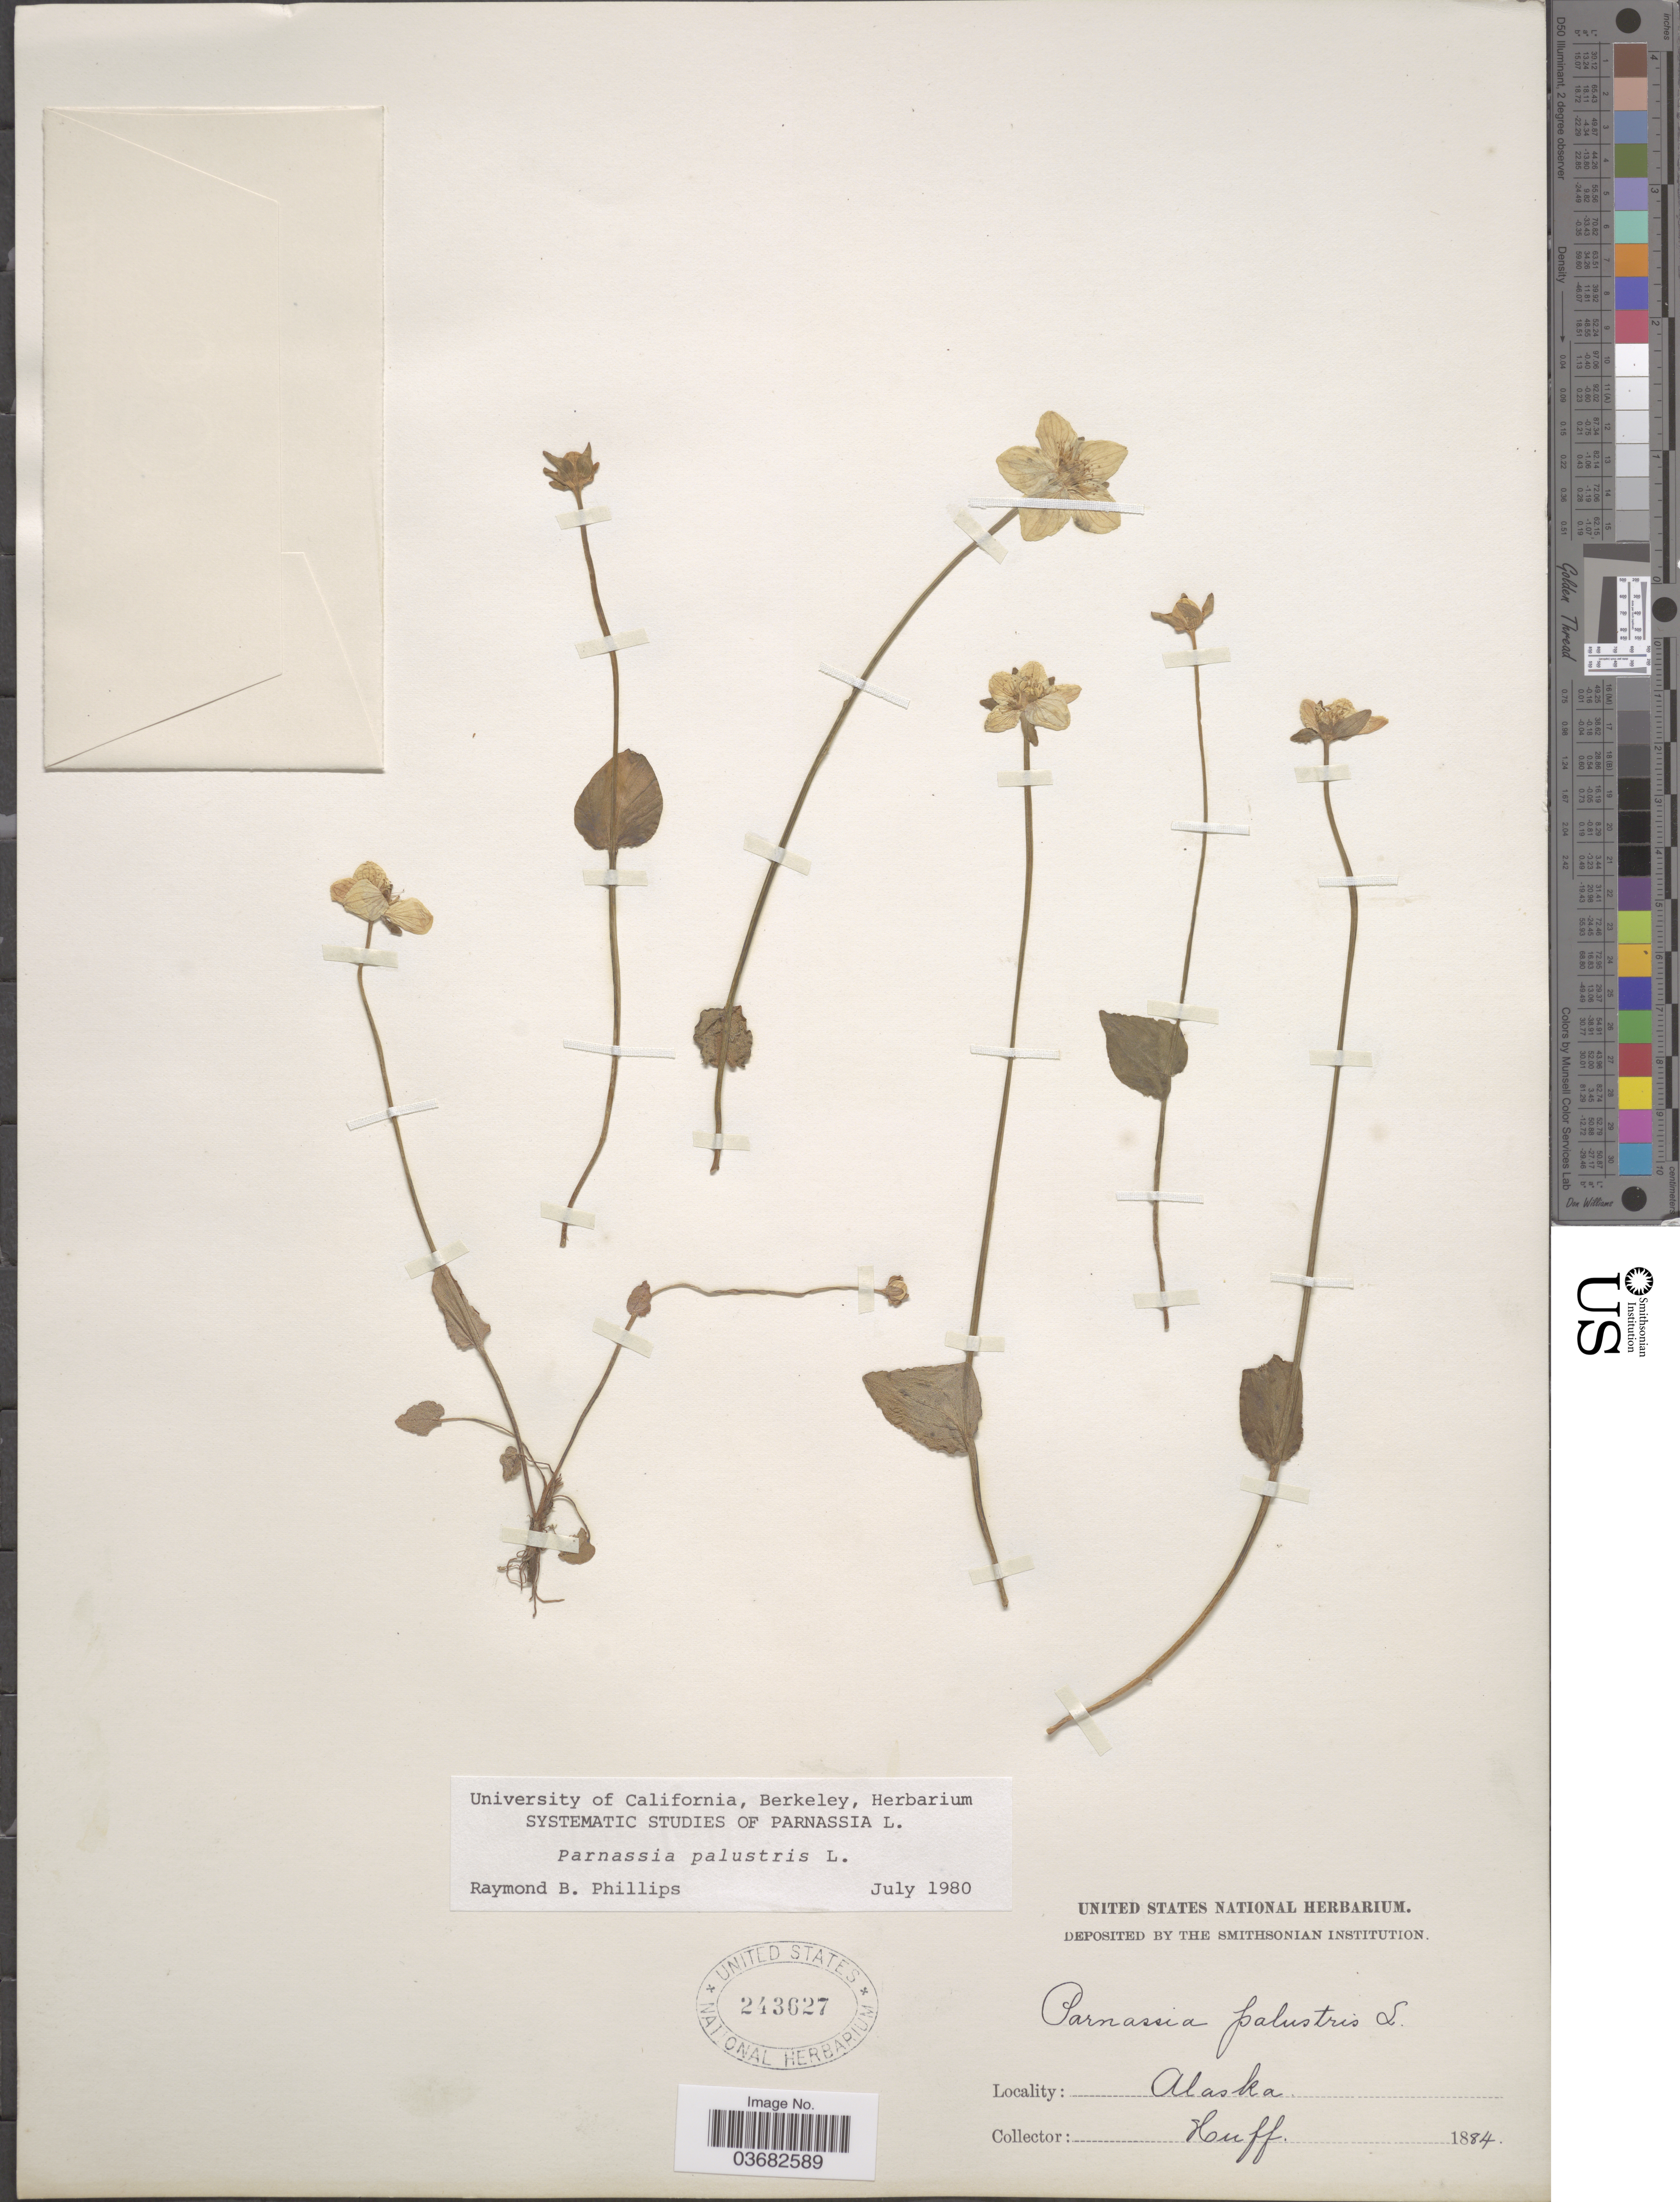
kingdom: Plantae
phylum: Tracheophyta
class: Magnoliopsida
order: Celastrales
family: Parnassiaceae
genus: Parnassia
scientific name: Parnassia palustris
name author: L.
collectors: -. Huff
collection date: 1884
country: United States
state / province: Alaska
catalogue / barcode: US 243627